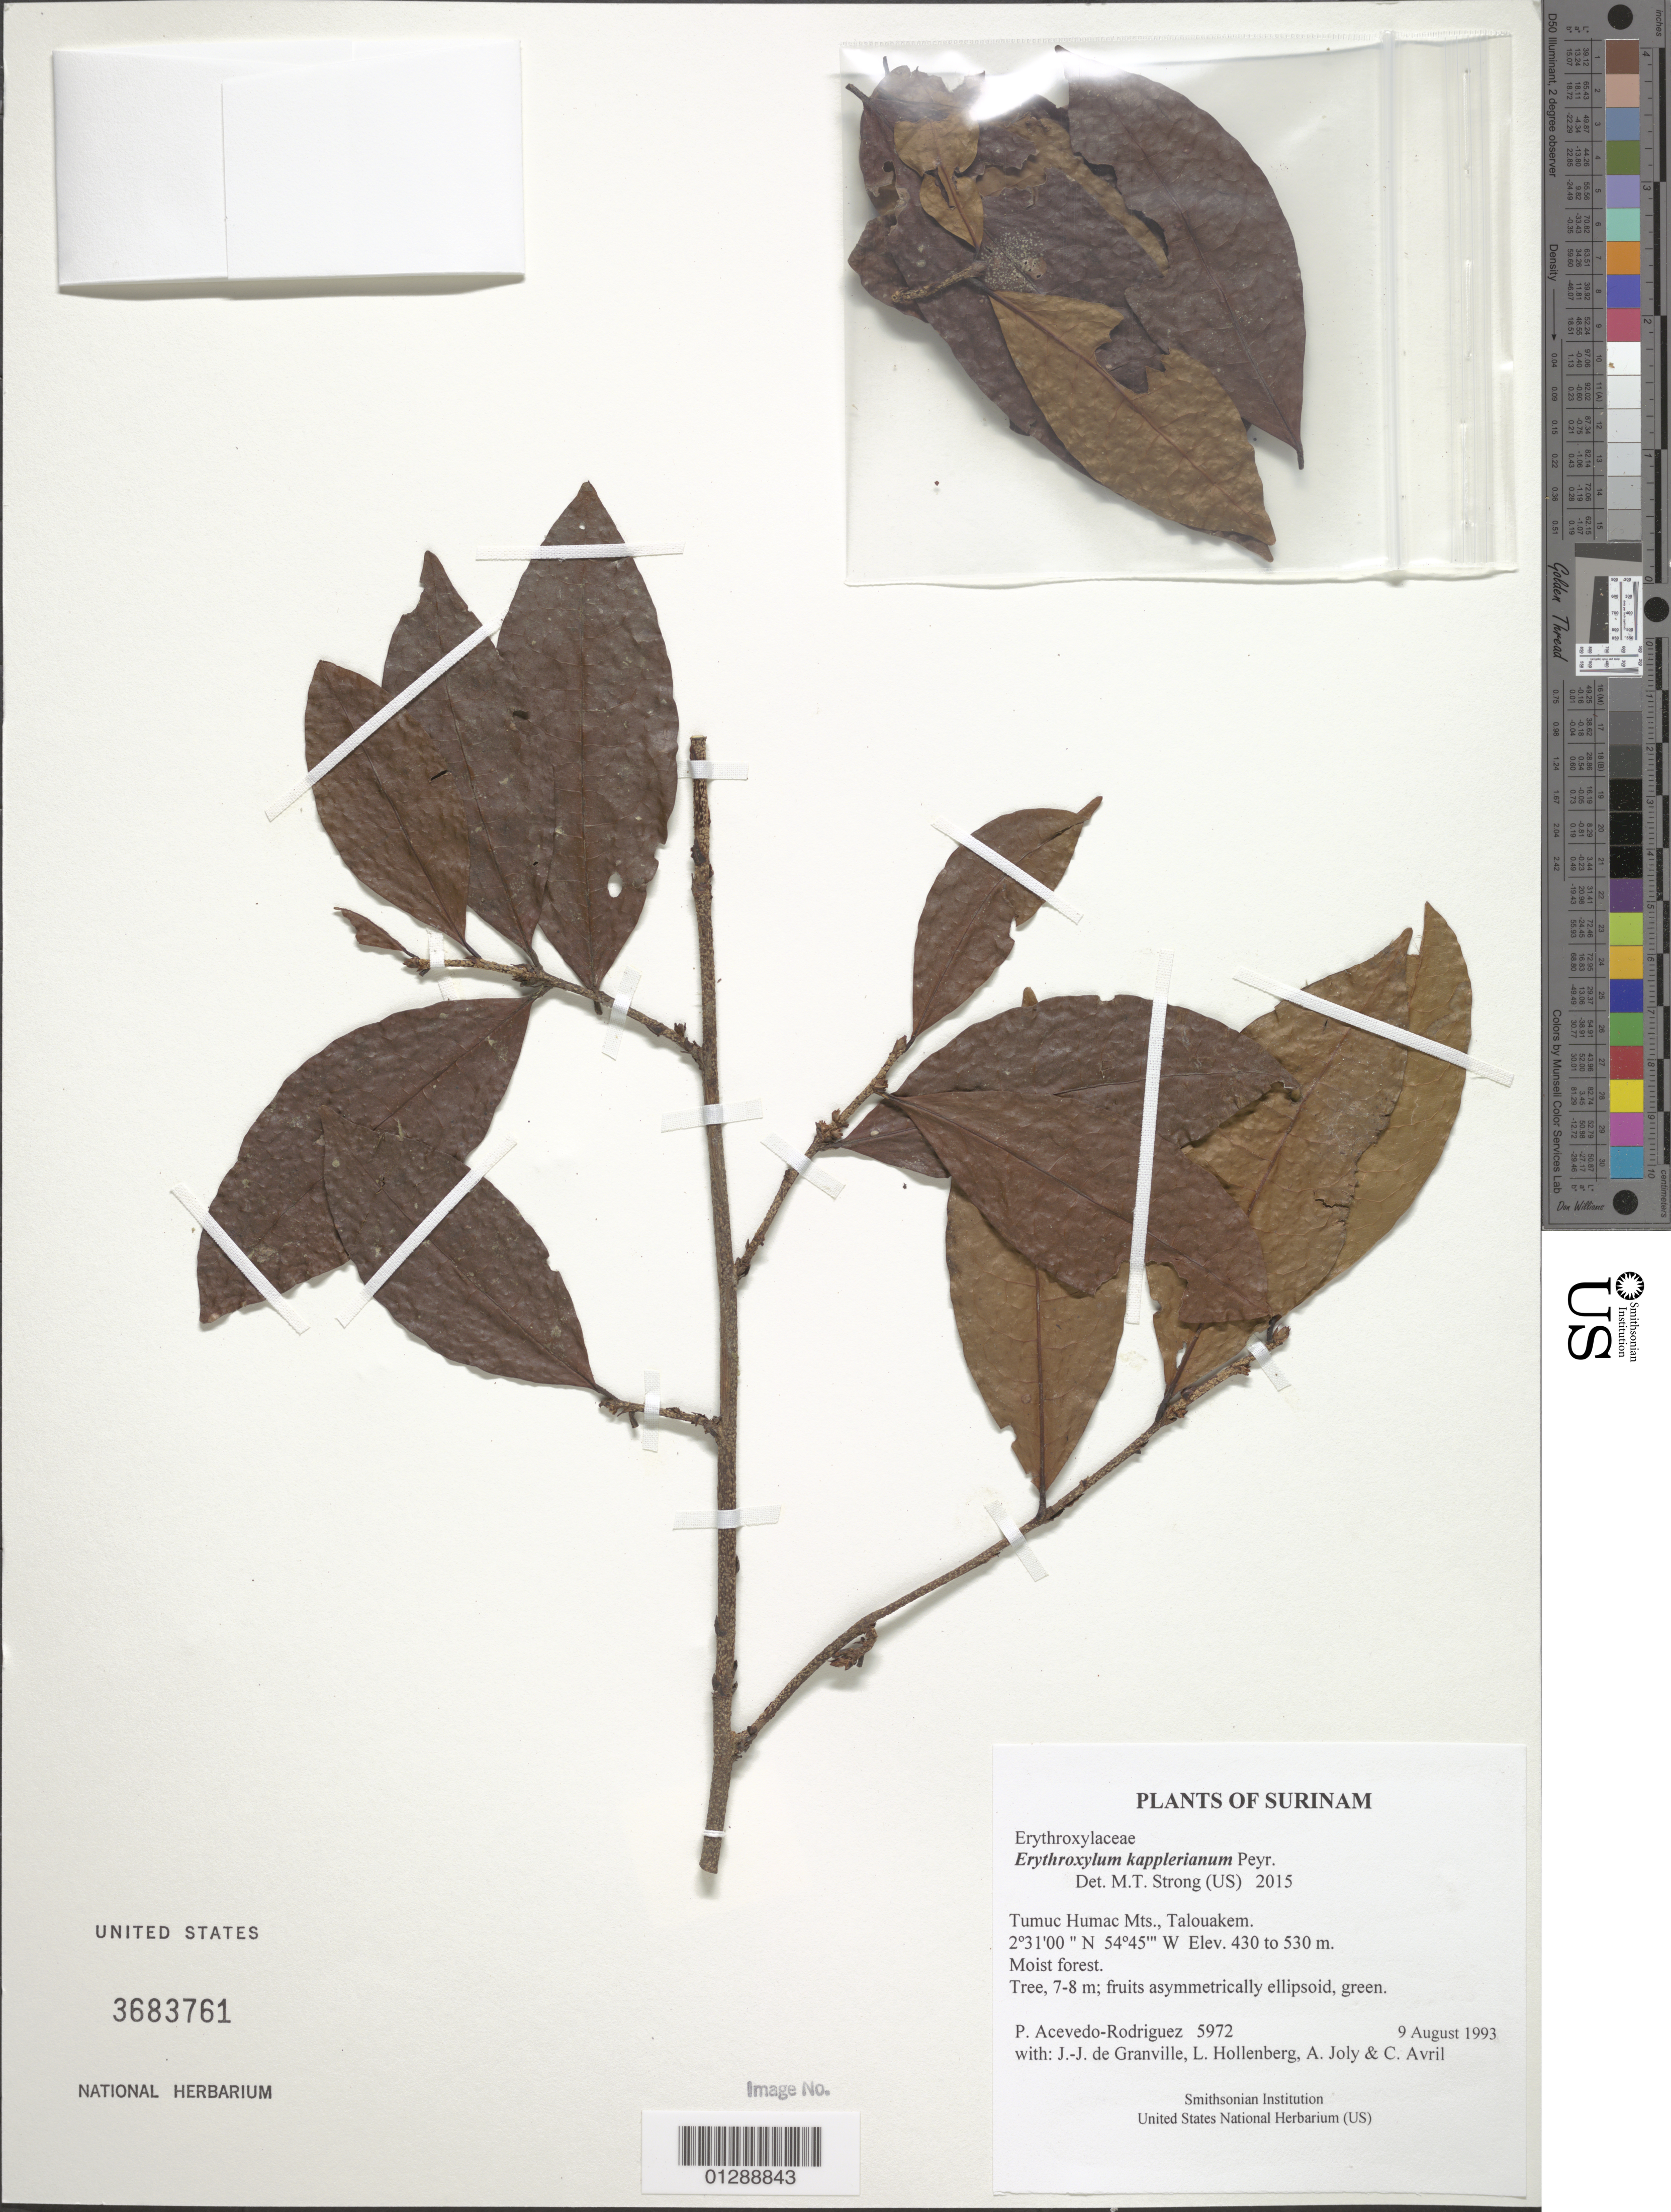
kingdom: Plantae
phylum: Tracheophyta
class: Magnoliopsida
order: Malpighiales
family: Erythroxylaceae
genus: Erythroxylum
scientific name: Erythroxylum kapplerianum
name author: Peyr.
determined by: Strong, M. T., (US), Smithsonian Institution - National Museum of Natural History (UNITED STATES)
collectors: P. Acevedo-Rodr., J.-J. de Granville, L. Hollenberg, A. Joly & C. Avril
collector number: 5972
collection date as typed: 9 August 1993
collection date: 1993-08-09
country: Suriname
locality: Tumuc Humac Mts., Talouakem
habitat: Moist forest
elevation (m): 430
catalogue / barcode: US 3683761